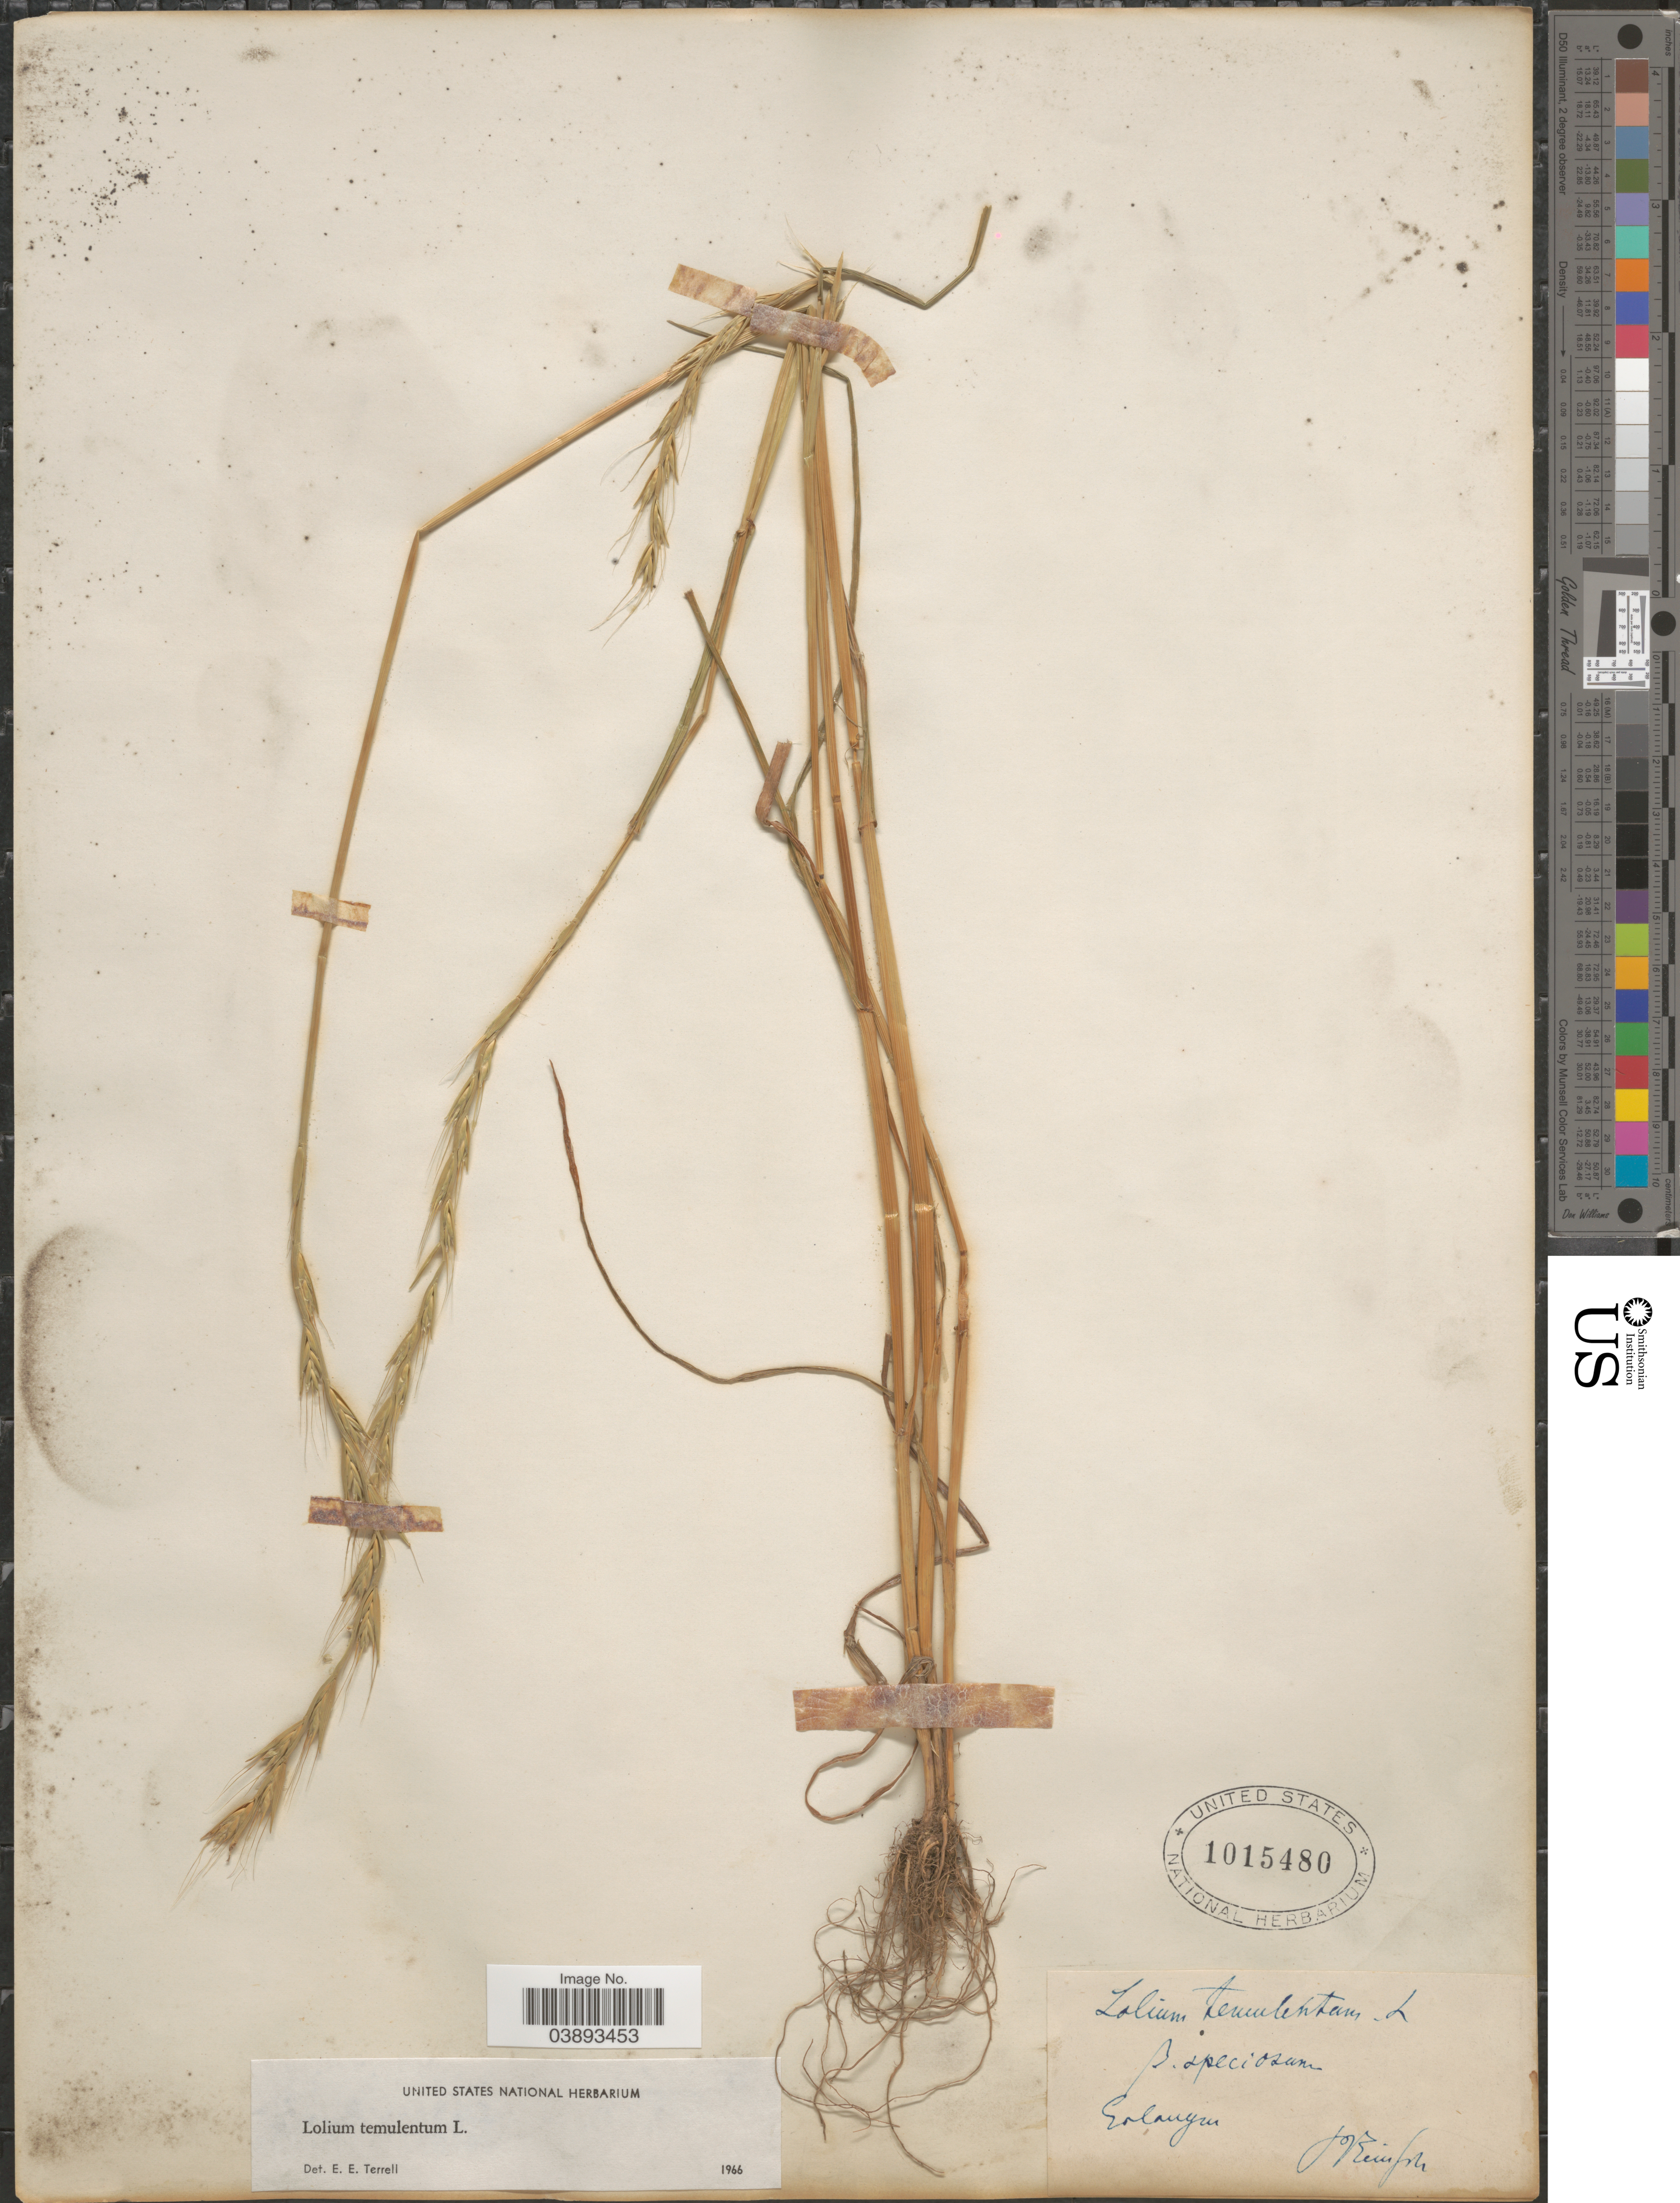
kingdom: Plantae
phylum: Tracheophyta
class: Liliopsida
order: Poales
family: Poaceae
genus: Lolium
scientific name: Lolium temulentum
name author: L.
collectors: P. Reinsch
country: Germany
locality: Erlangen.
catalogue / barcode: US 1015480